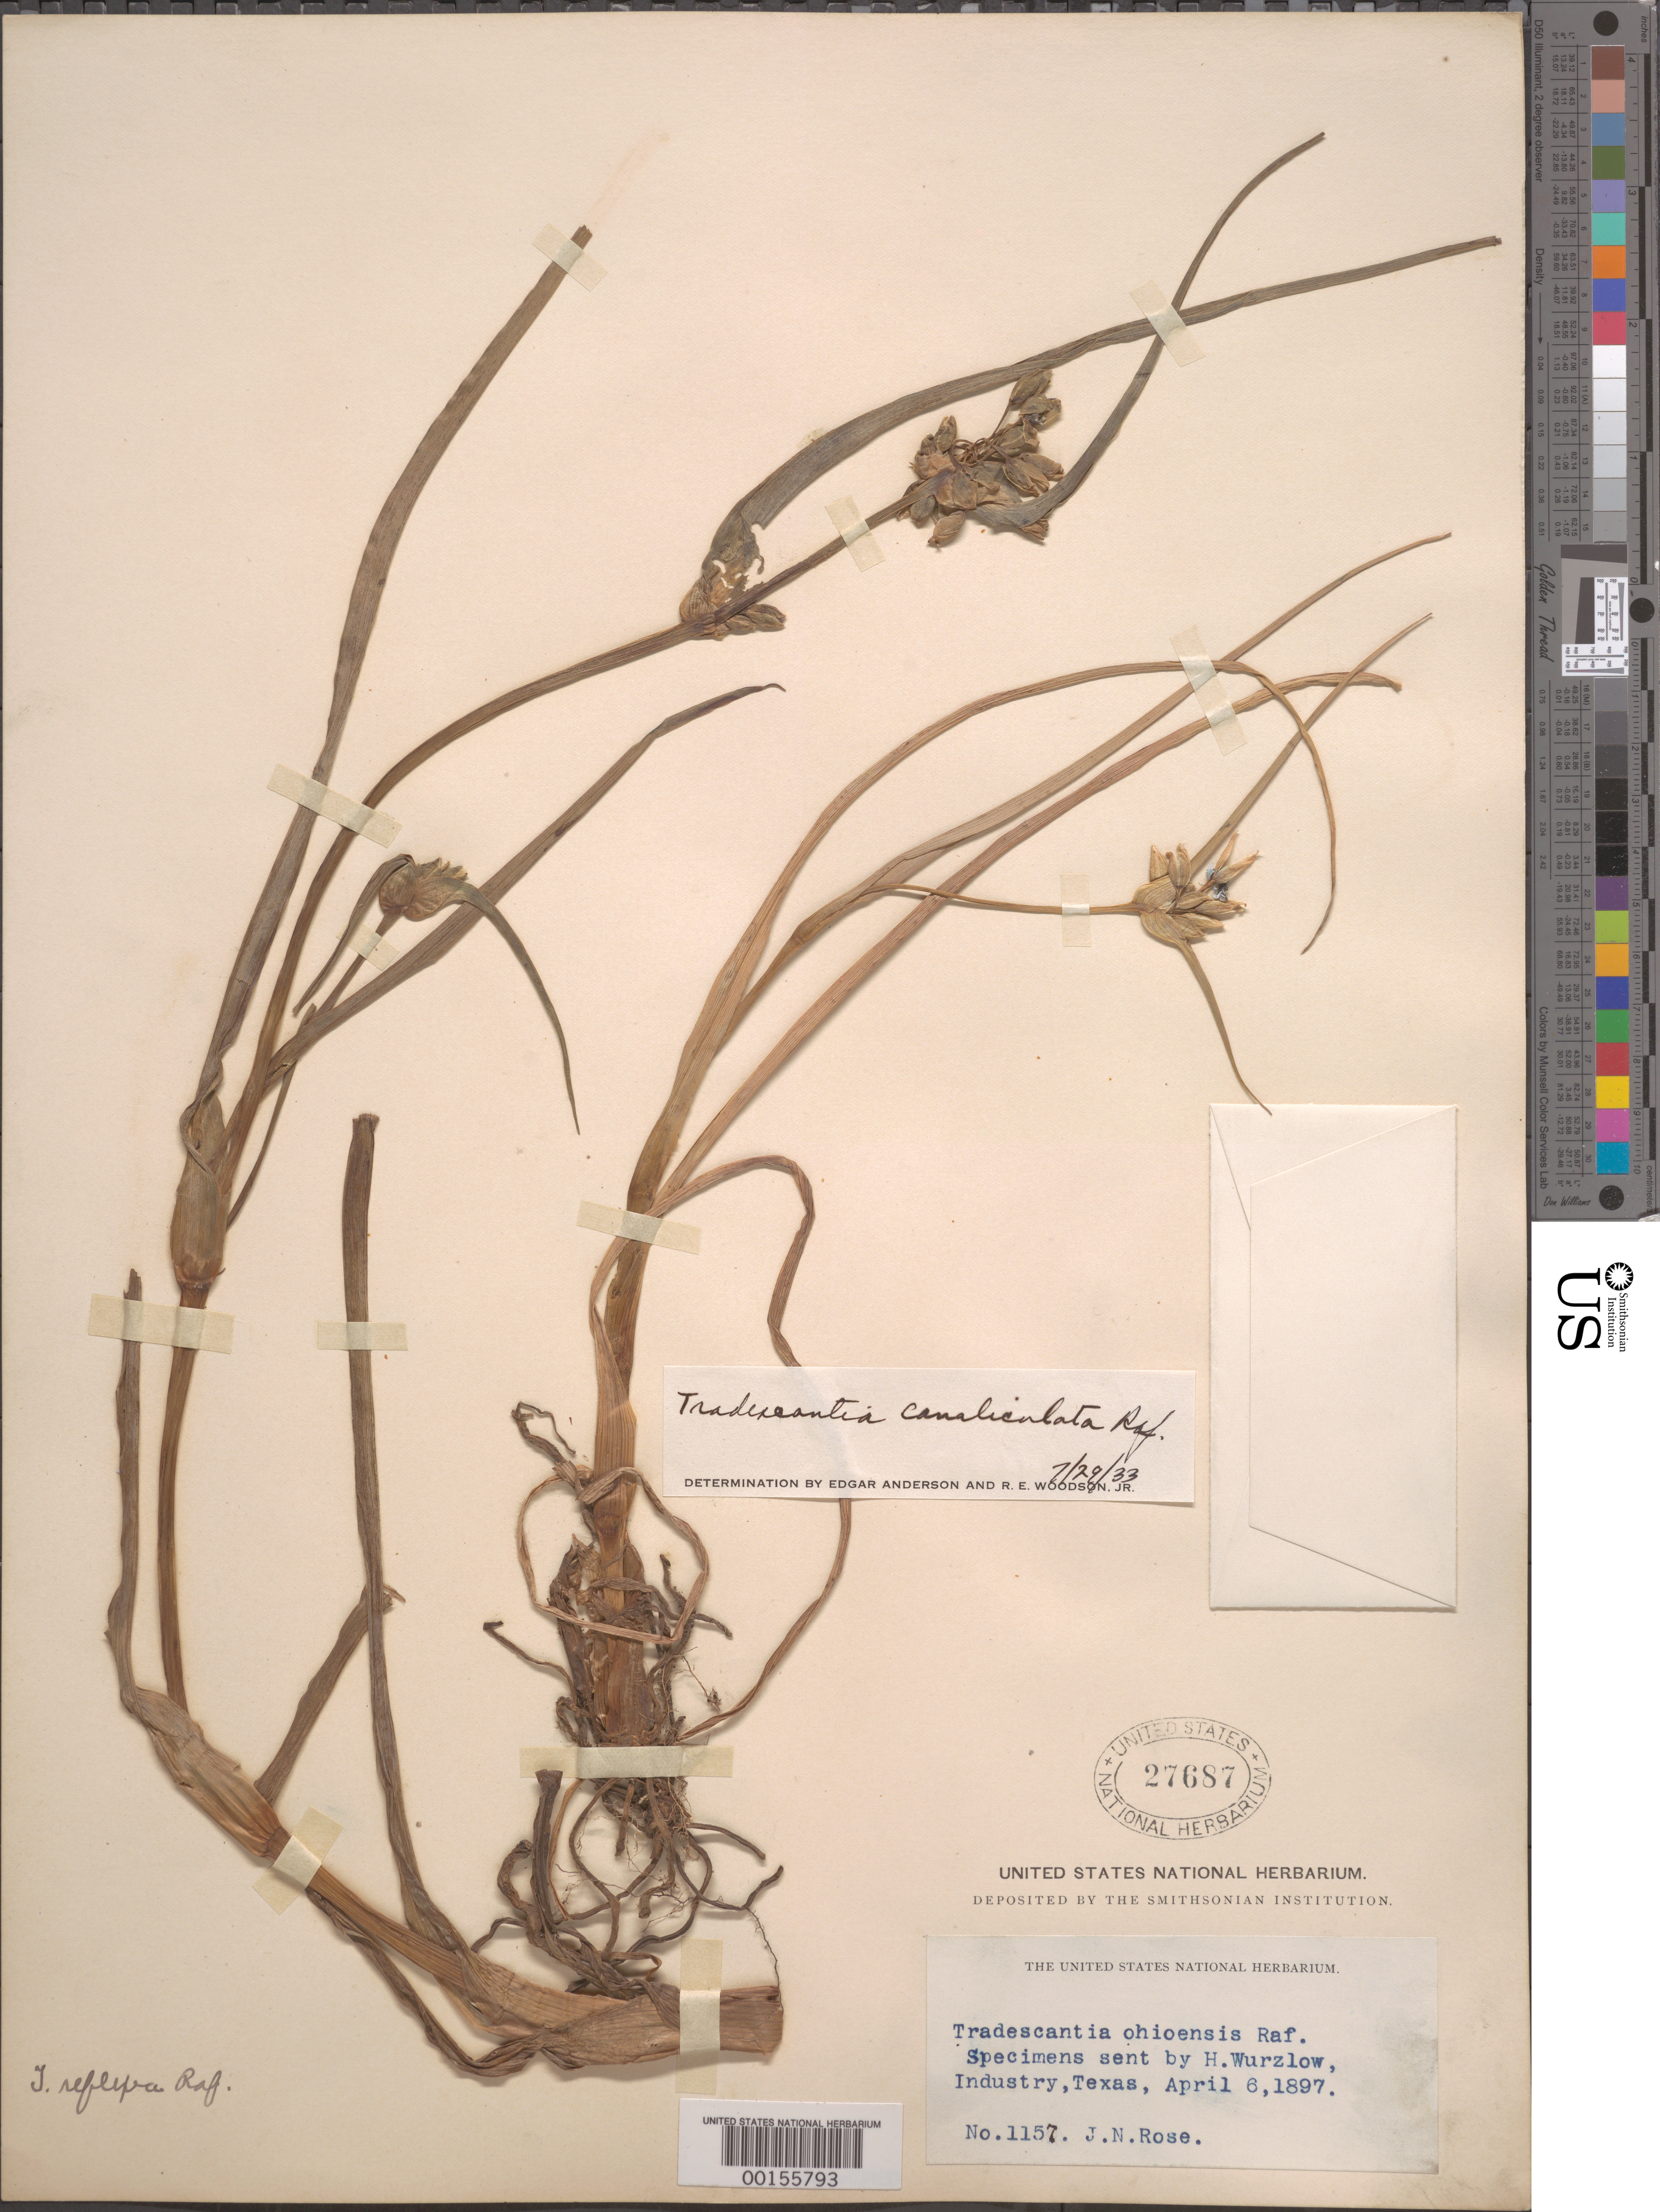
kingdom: Plantae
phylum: Tracheophyta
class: Liliopsida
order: Commelinales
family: Commelinaceae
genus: Tradescantia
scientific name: Tradescantia ohiensis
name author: Raf.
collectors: J. N. Rose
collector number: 1157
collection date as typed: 06 Apr 1897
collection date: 1897-04-06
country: United States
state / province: Texas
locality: Industry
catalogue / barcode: US 27687